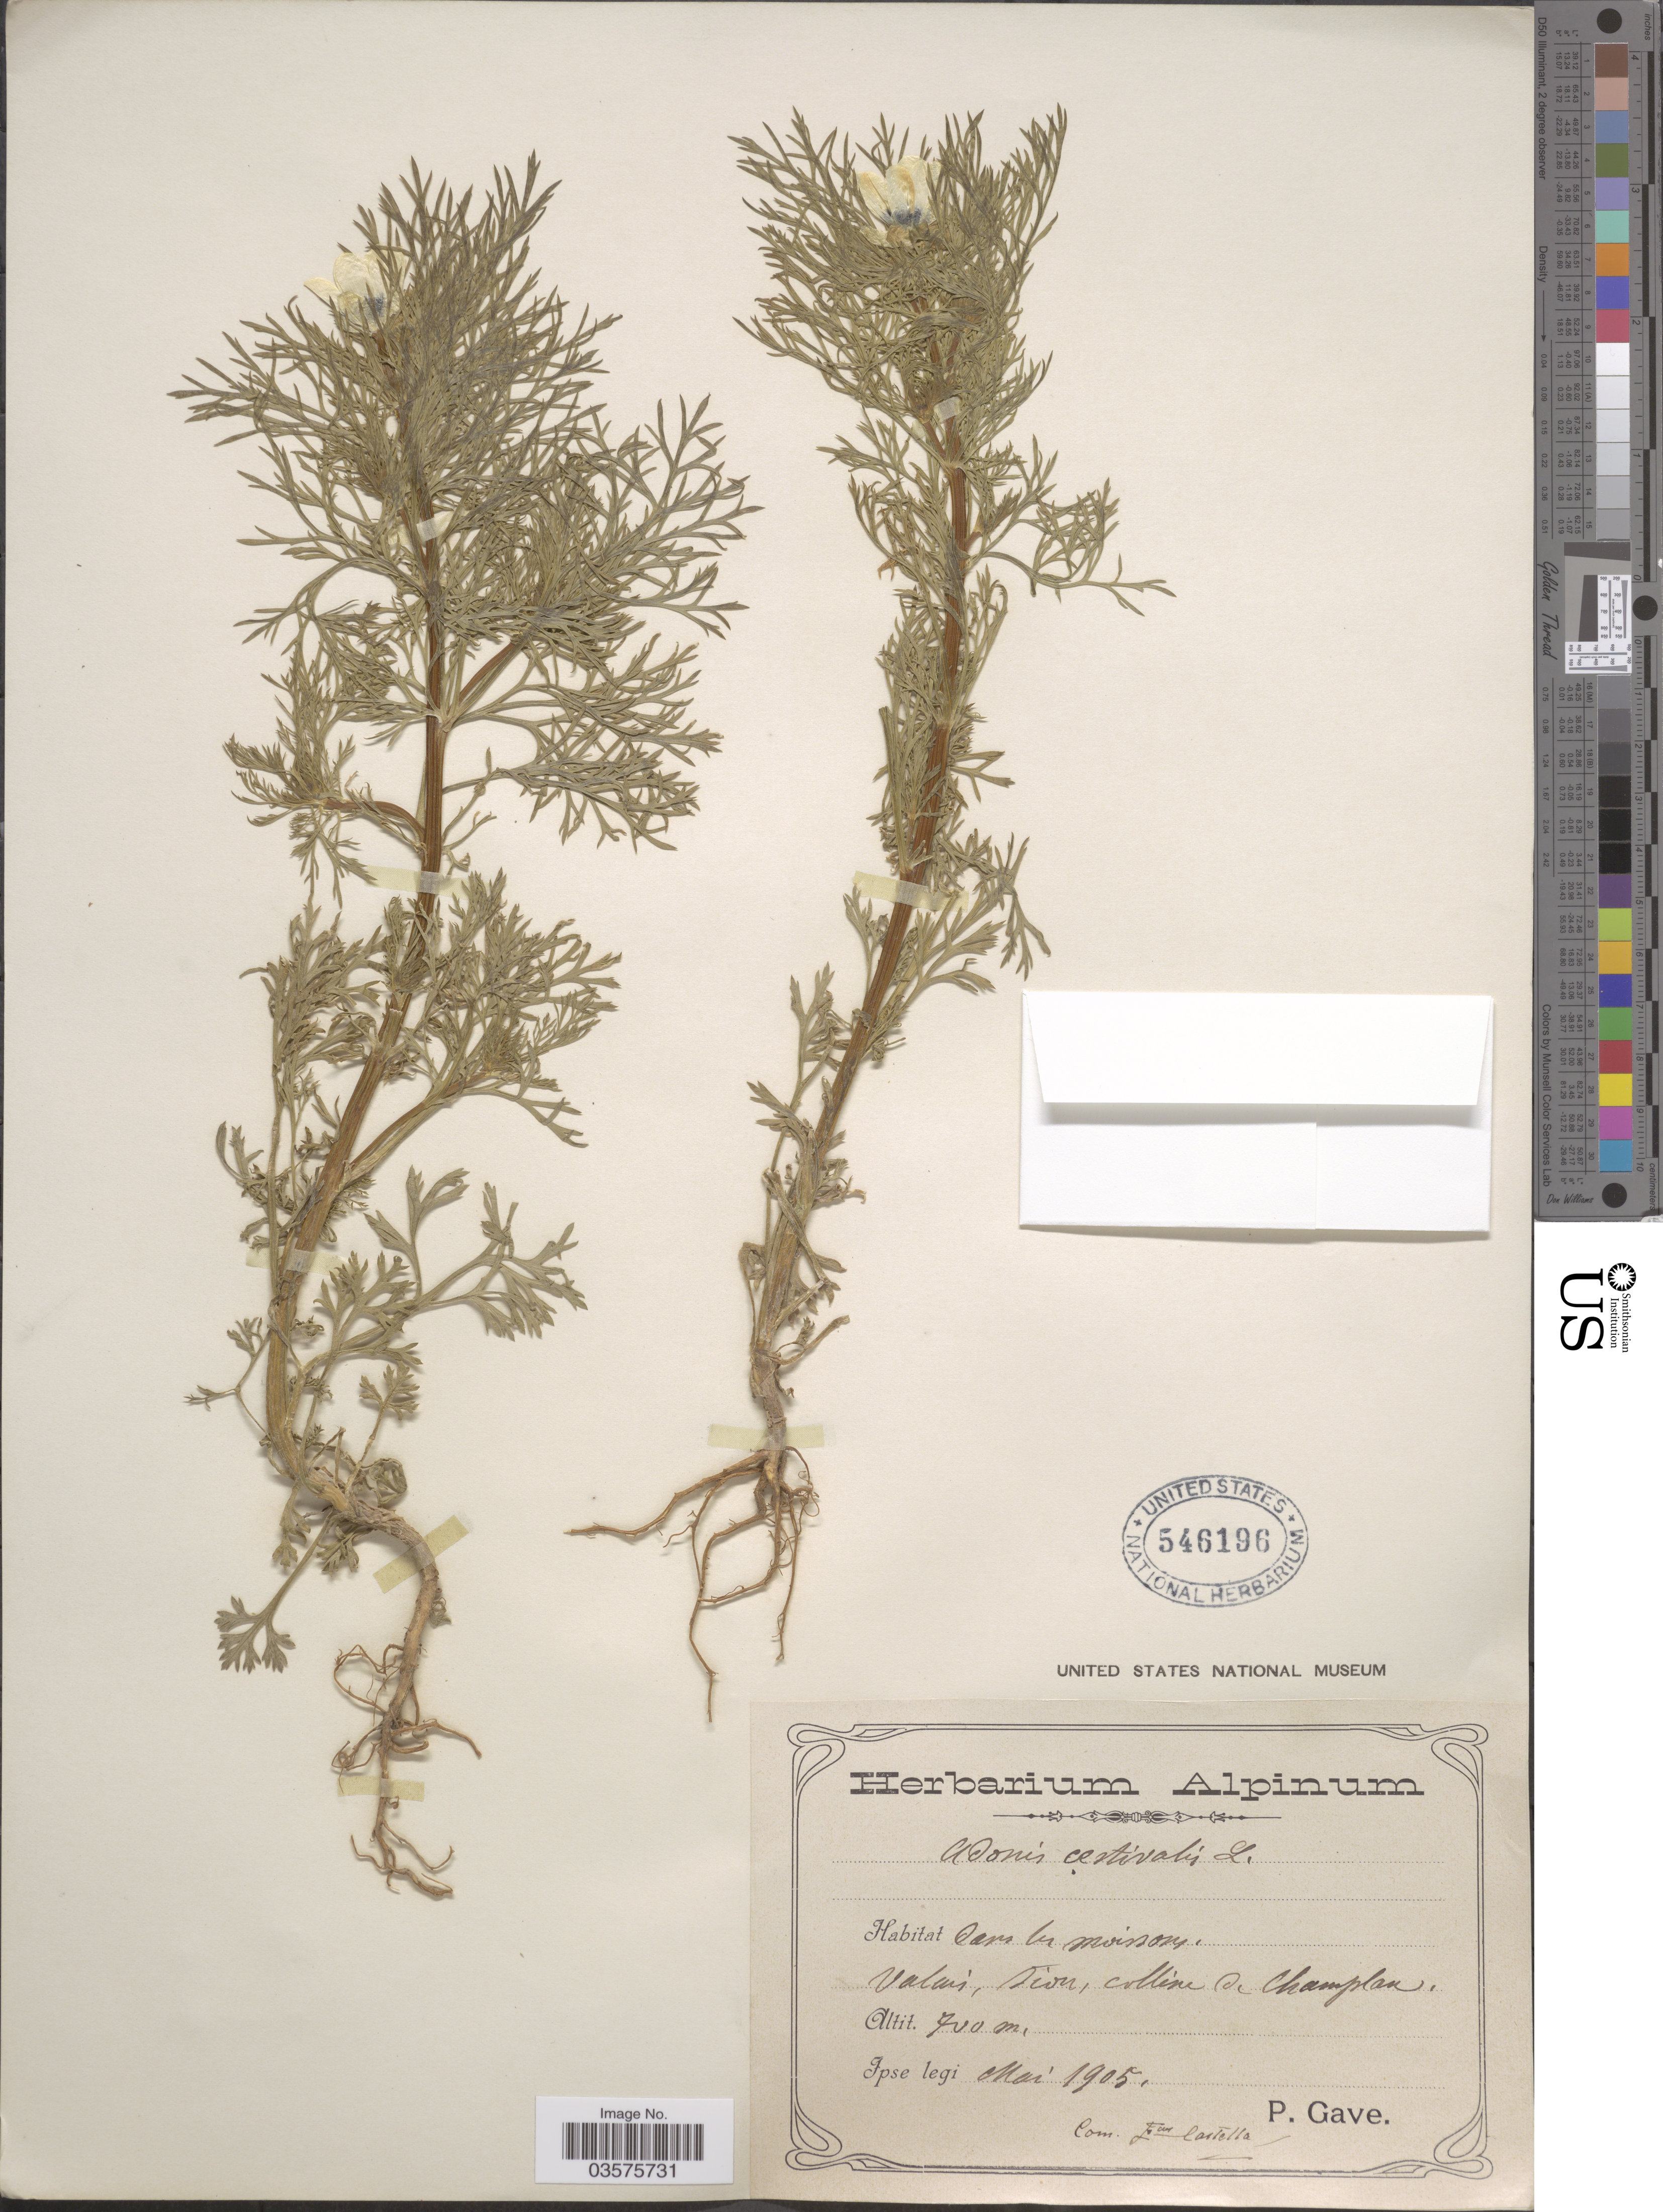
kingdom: Plantae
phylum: Tracheophyta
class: Magnoliopsida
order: Ranunculales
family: Ranunculaceae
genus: Adonis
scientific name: Adonis aestivalis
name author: L.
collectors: P. Gave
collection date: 1905-05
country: Switzerland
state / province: Valais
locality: Dans le moissons. Sion, colline de Champlan.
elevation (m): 700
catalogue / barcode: US 546196